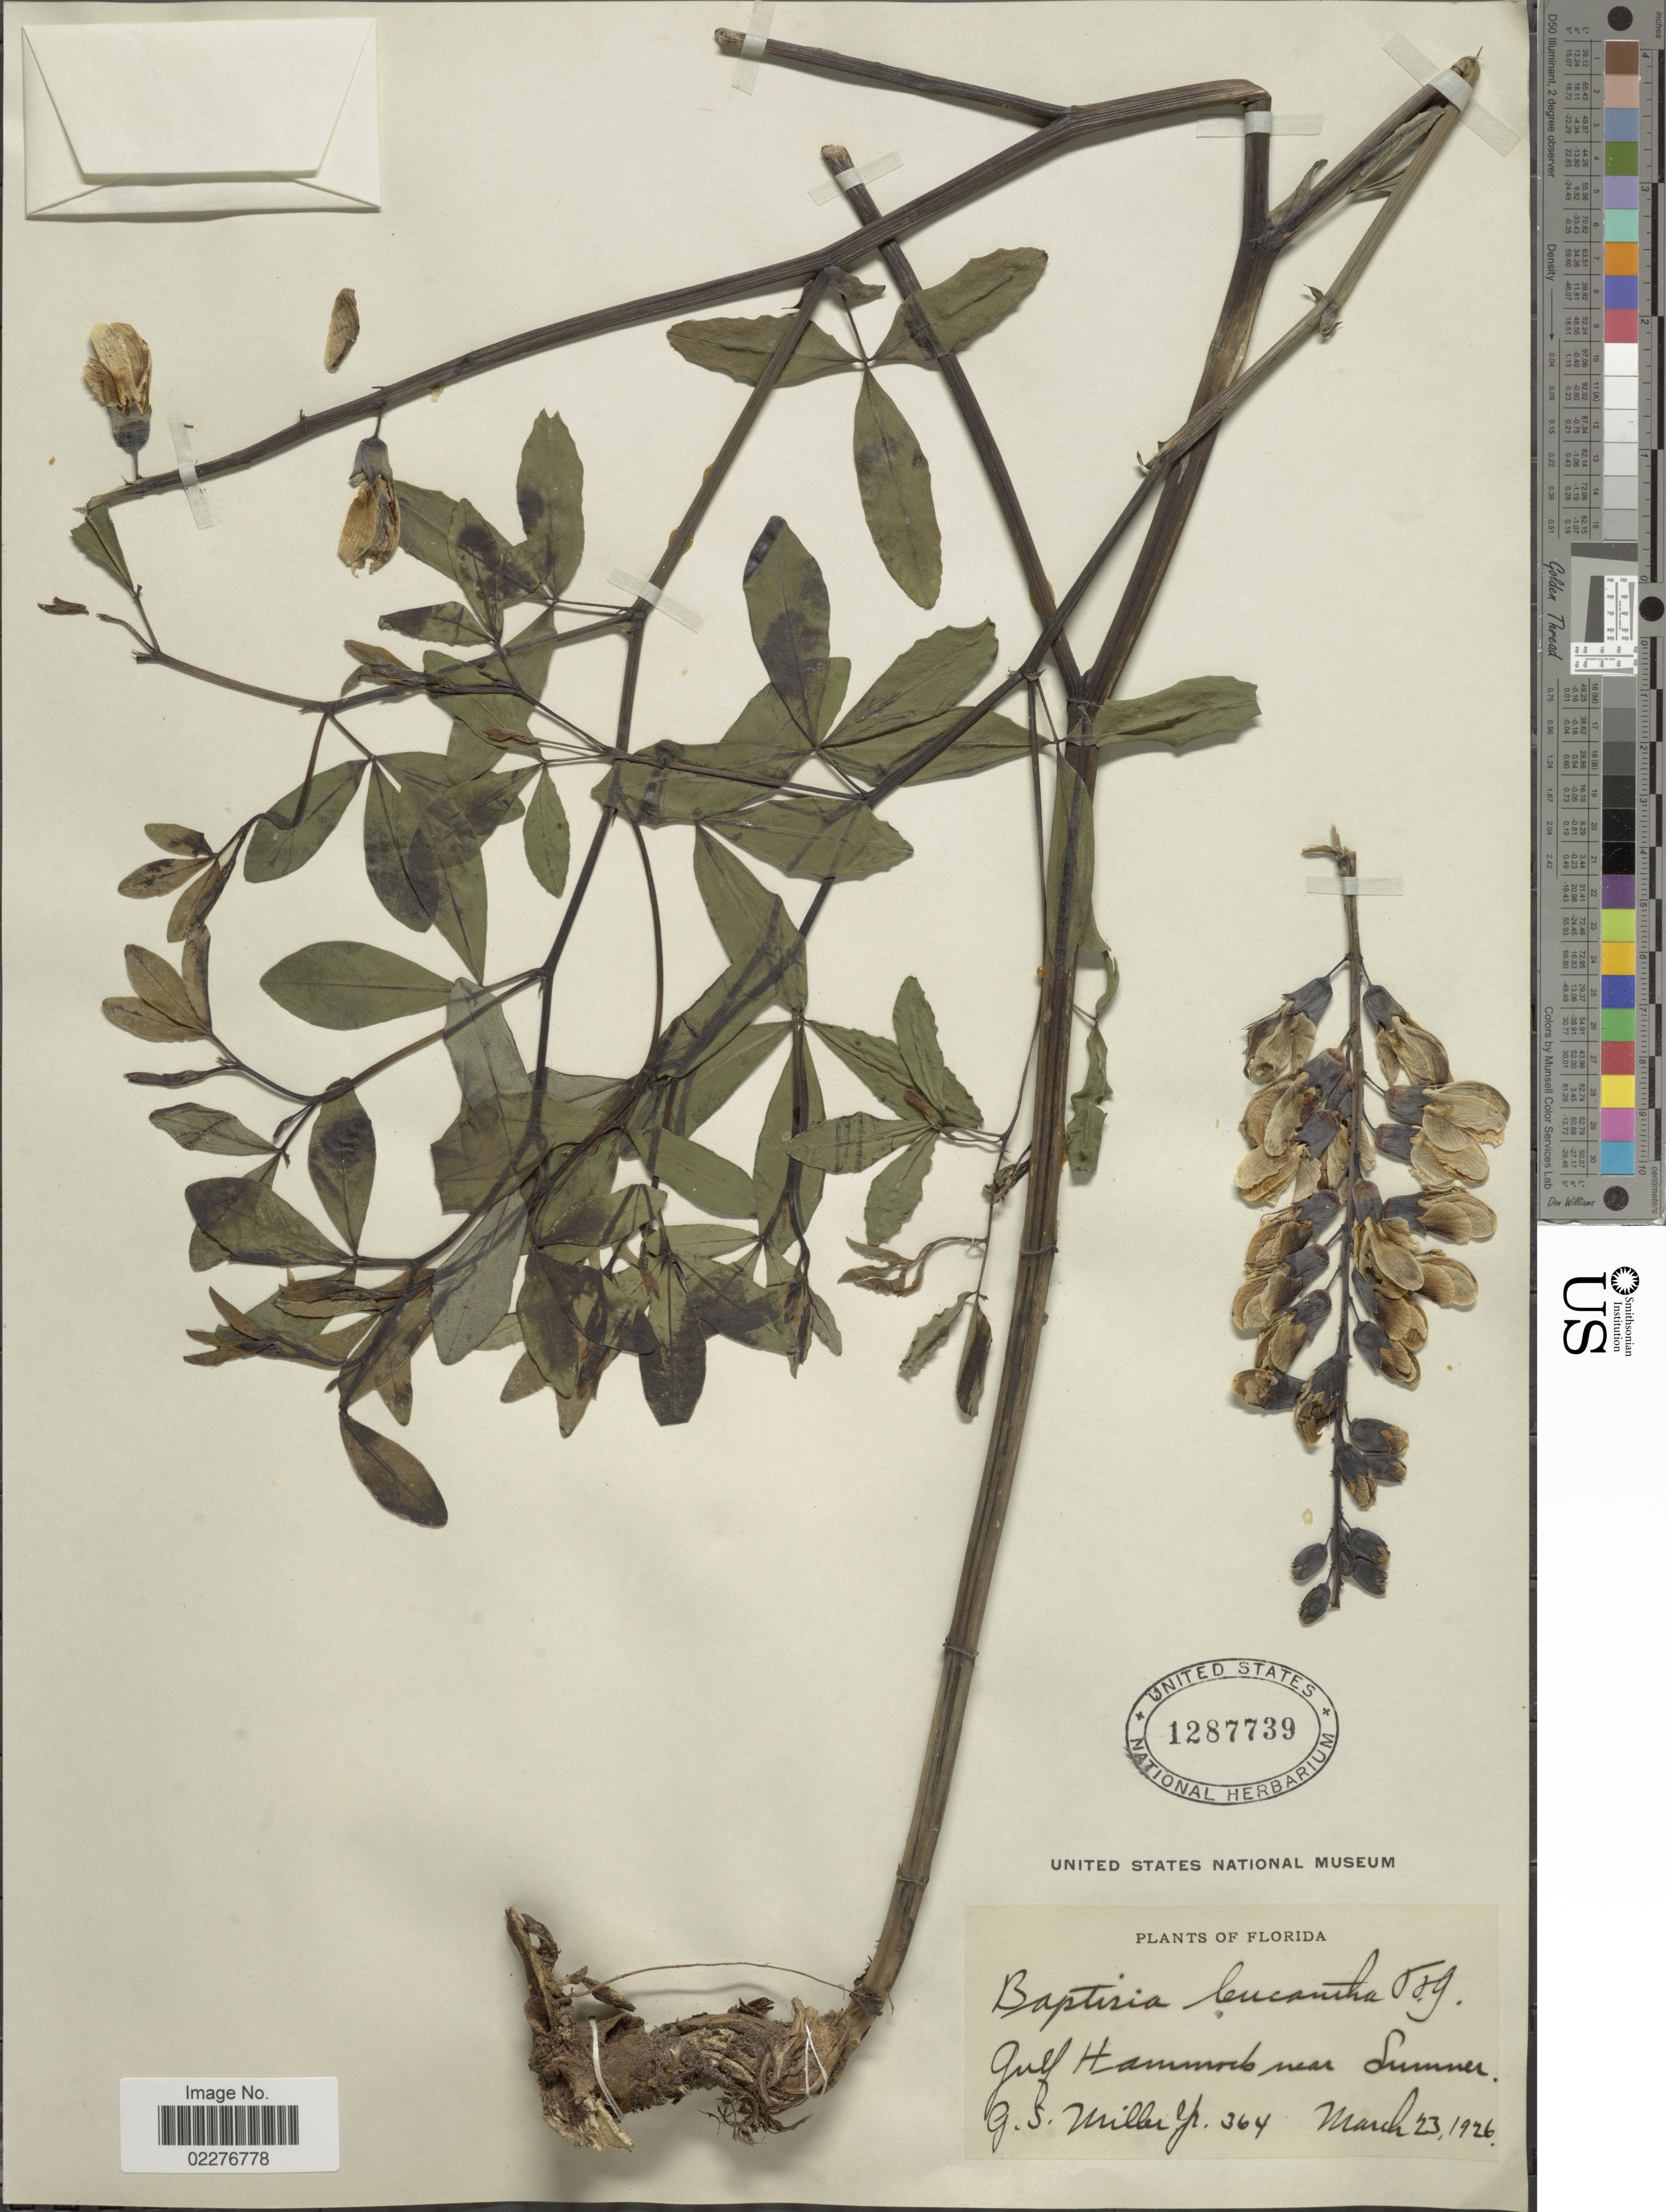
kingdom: Plantae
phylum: Tracheophyta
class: Magnoliopsida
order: Fabales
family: Fabaceae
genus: Baptisia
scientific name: Baptisia leucantha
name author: Torr. & A. Gray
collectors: G. S. Miller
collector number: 364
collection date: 1926-03-23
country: United States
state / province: Florida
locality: Gulf Hammock near Summer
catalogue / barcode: US 1287739